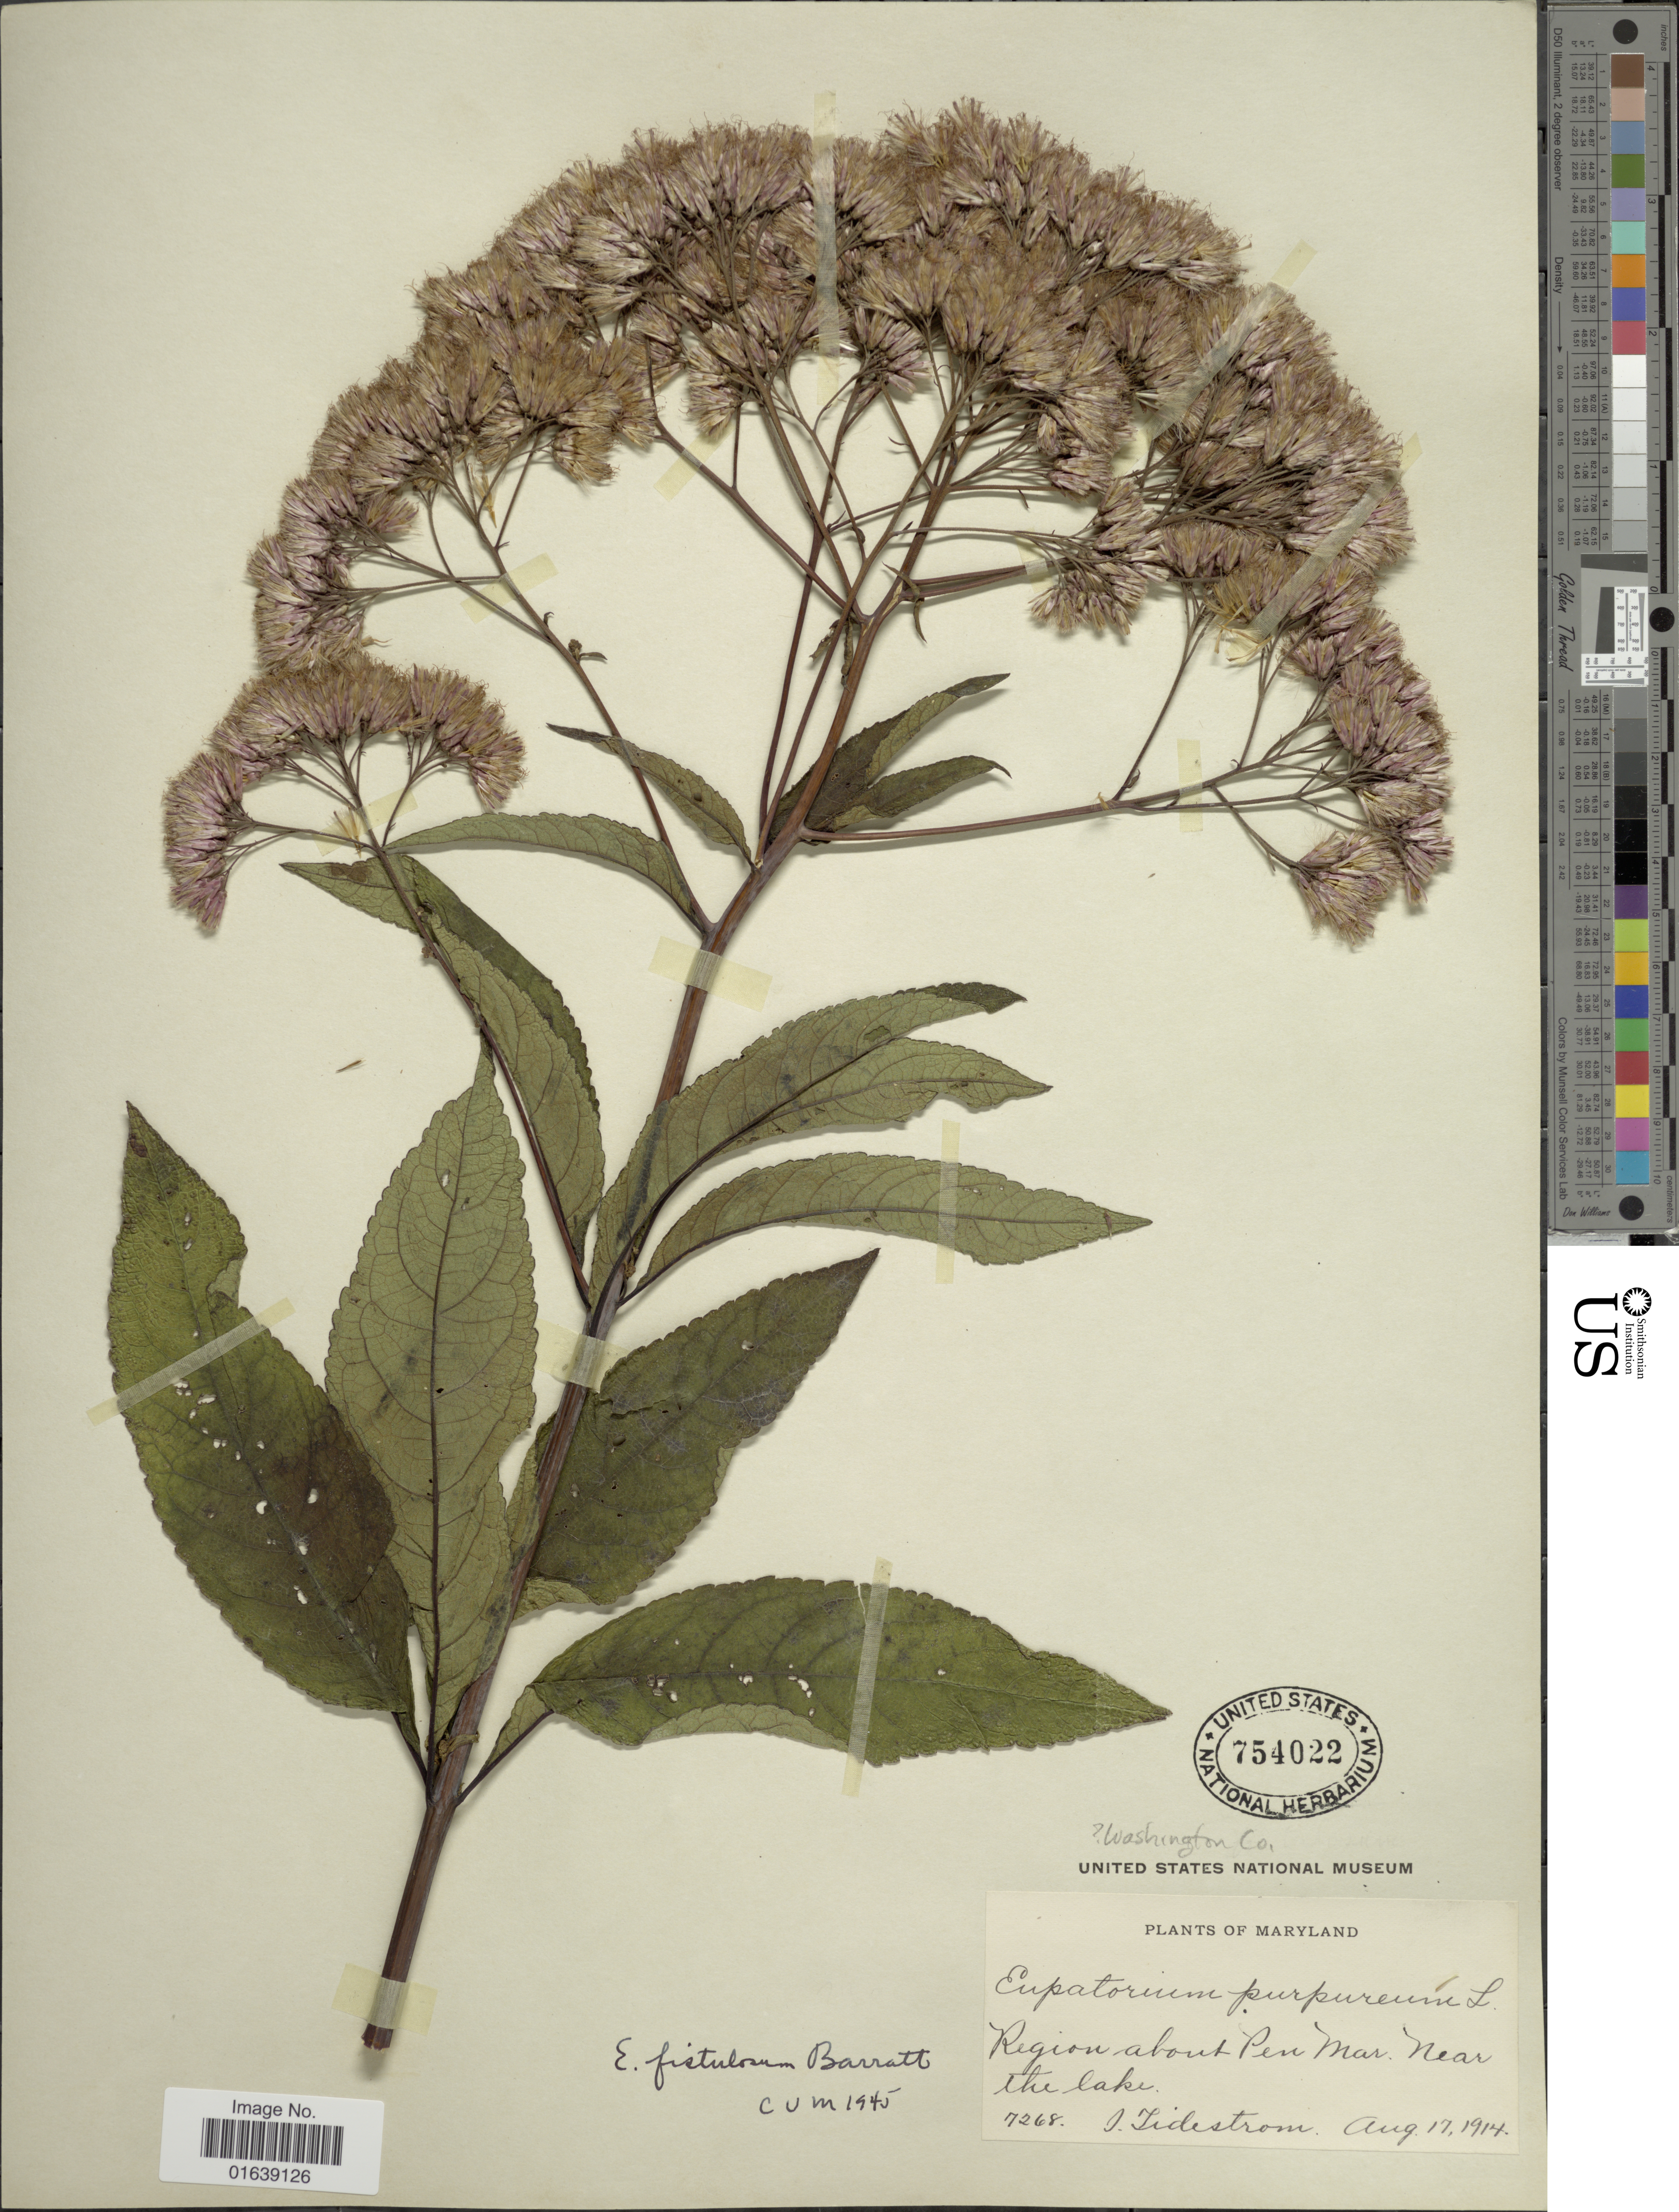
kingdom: Plantae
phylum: Tracheophyta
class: Magnoliopsida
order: Asterales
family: Asteraceae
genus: Eupatorium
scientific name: Eupatorium fistulosum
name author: Barratt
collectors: I. F. Tidestrom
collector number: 7268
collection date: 1914-08-17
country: United States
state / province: Maryland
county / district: Washington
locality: Maryland. Region about Pen Mar. Near the lake.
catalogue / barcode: US 754022